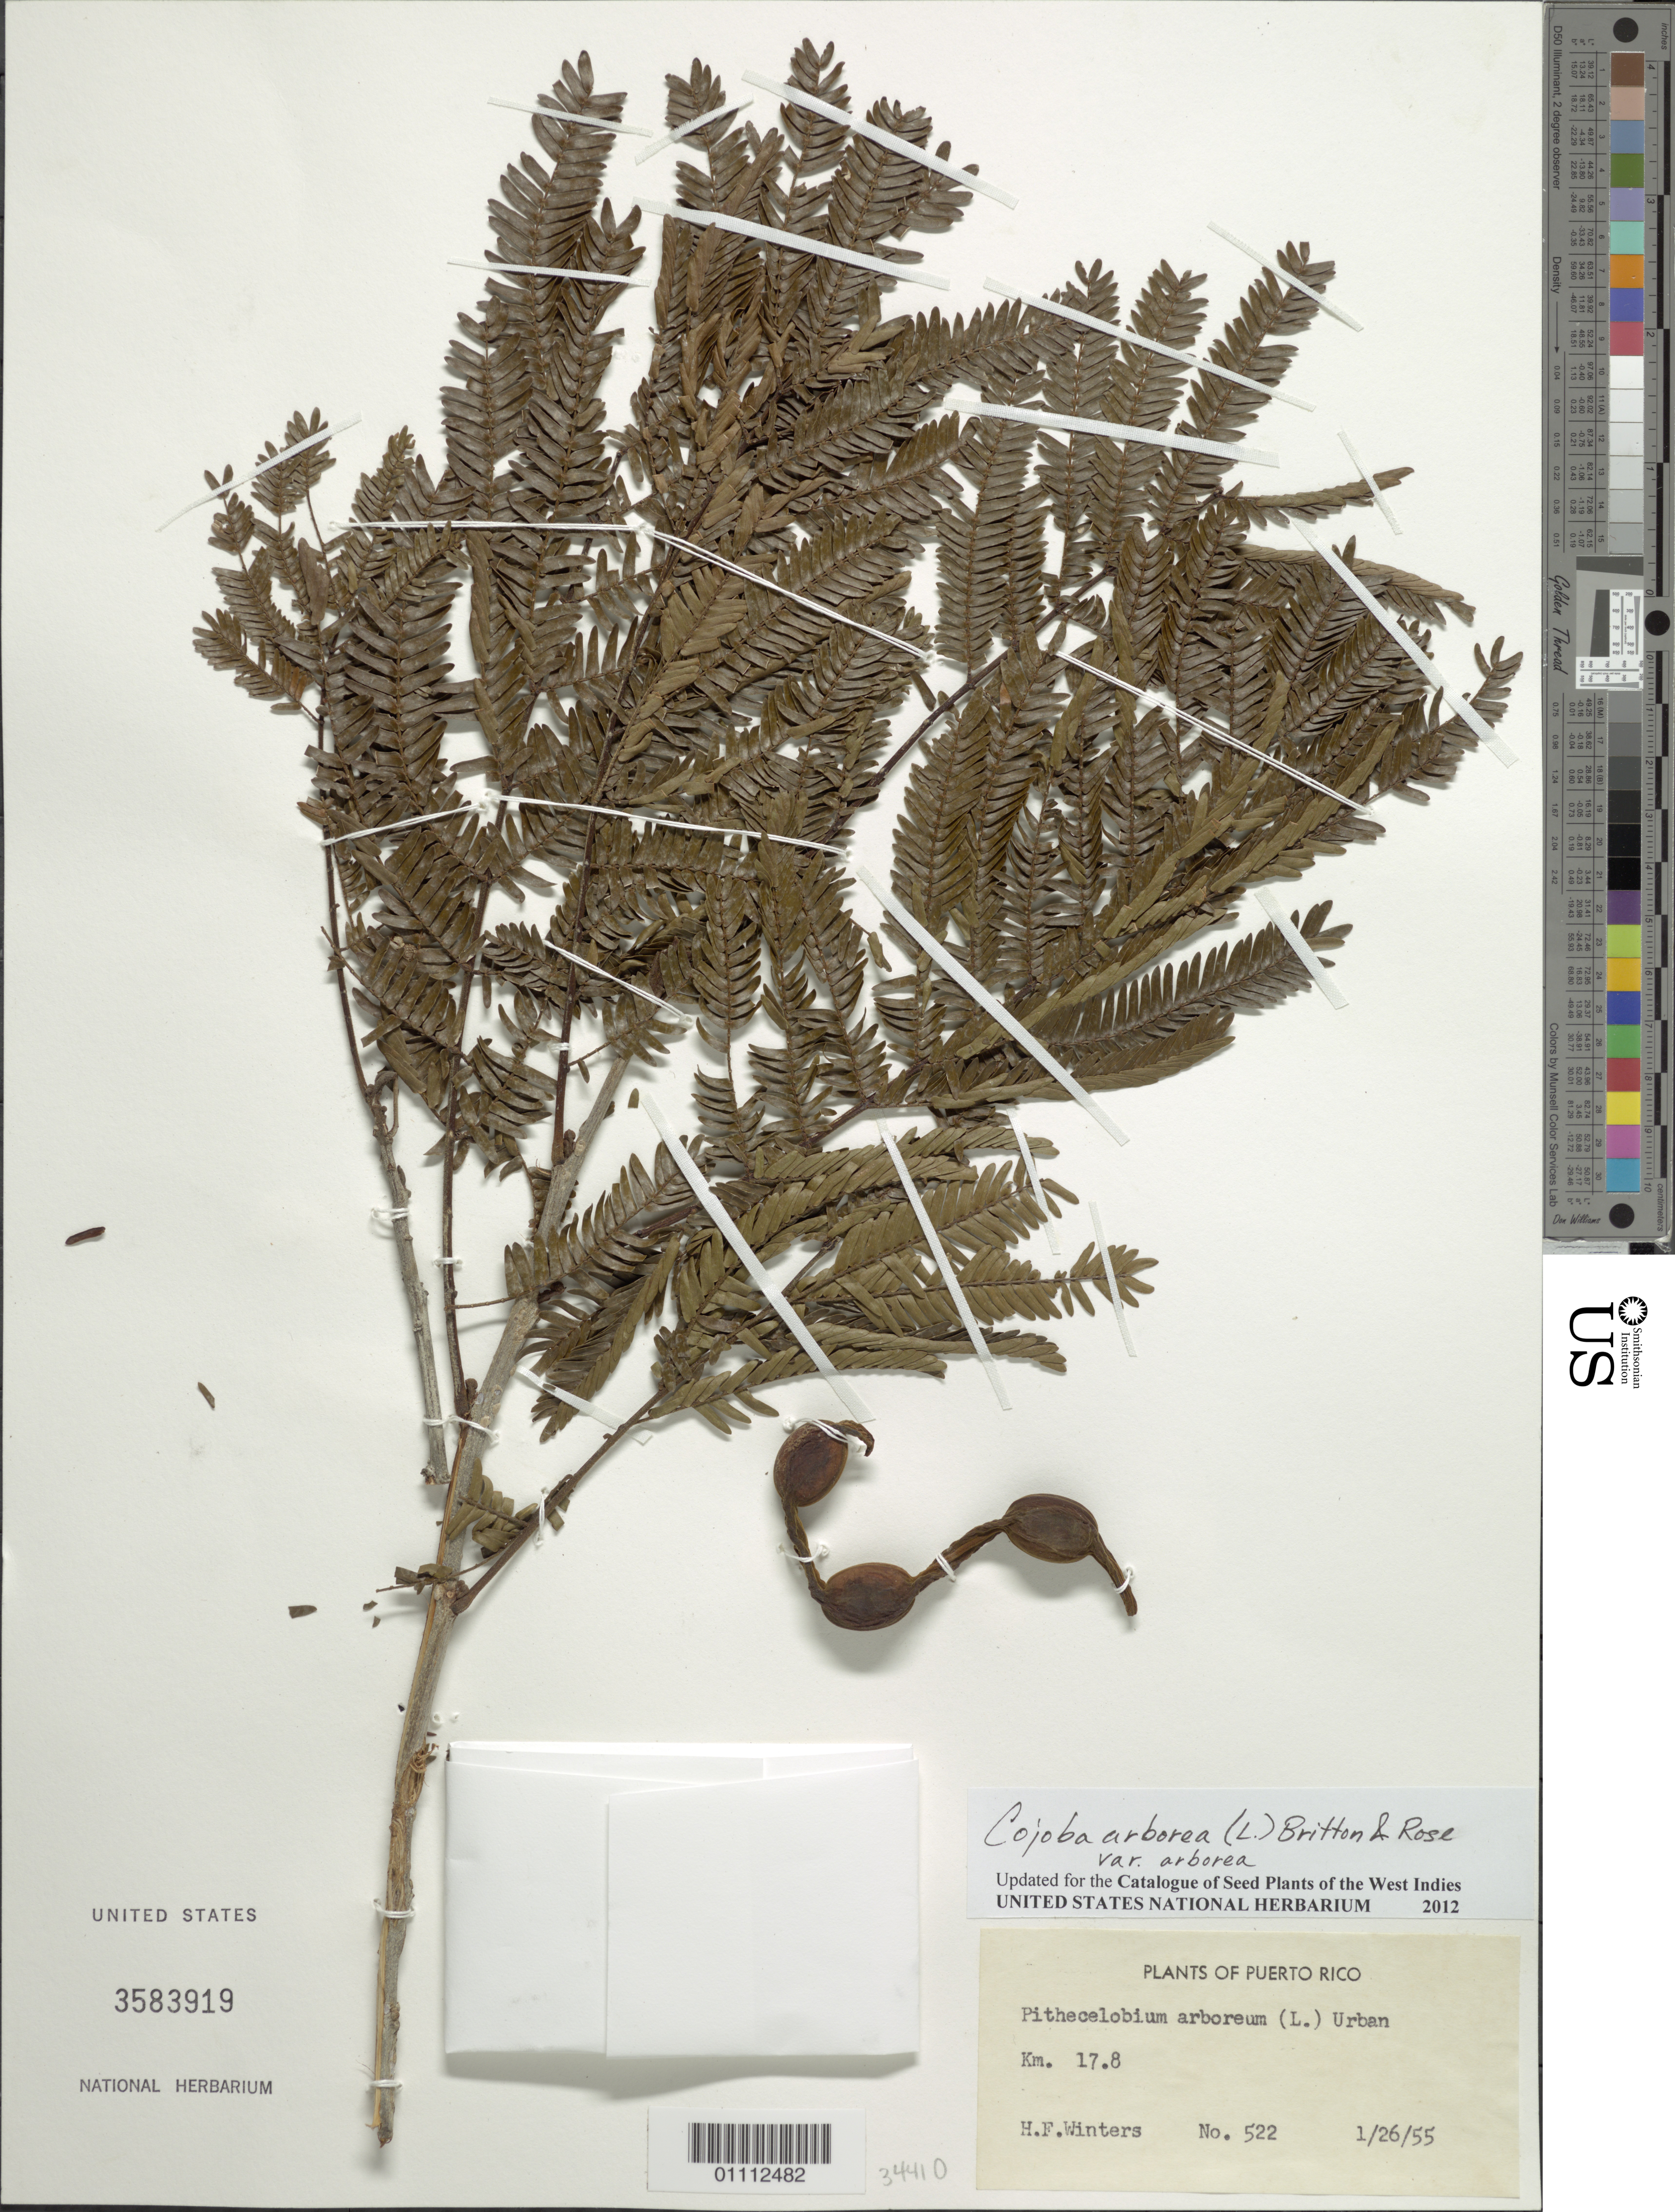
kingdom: Plantae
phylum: Tracheophyta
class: Magnoliopsida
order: Fabales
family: Fabaceae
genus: Cojoba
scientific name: Cojoba arborea var. arborea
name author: (L.) Britton & Rose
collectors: H. Winters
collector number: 522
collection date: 1955-01-26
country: Puerto Rico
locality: Monte del Estado Road, km 17.8.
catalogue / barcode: US 3583919